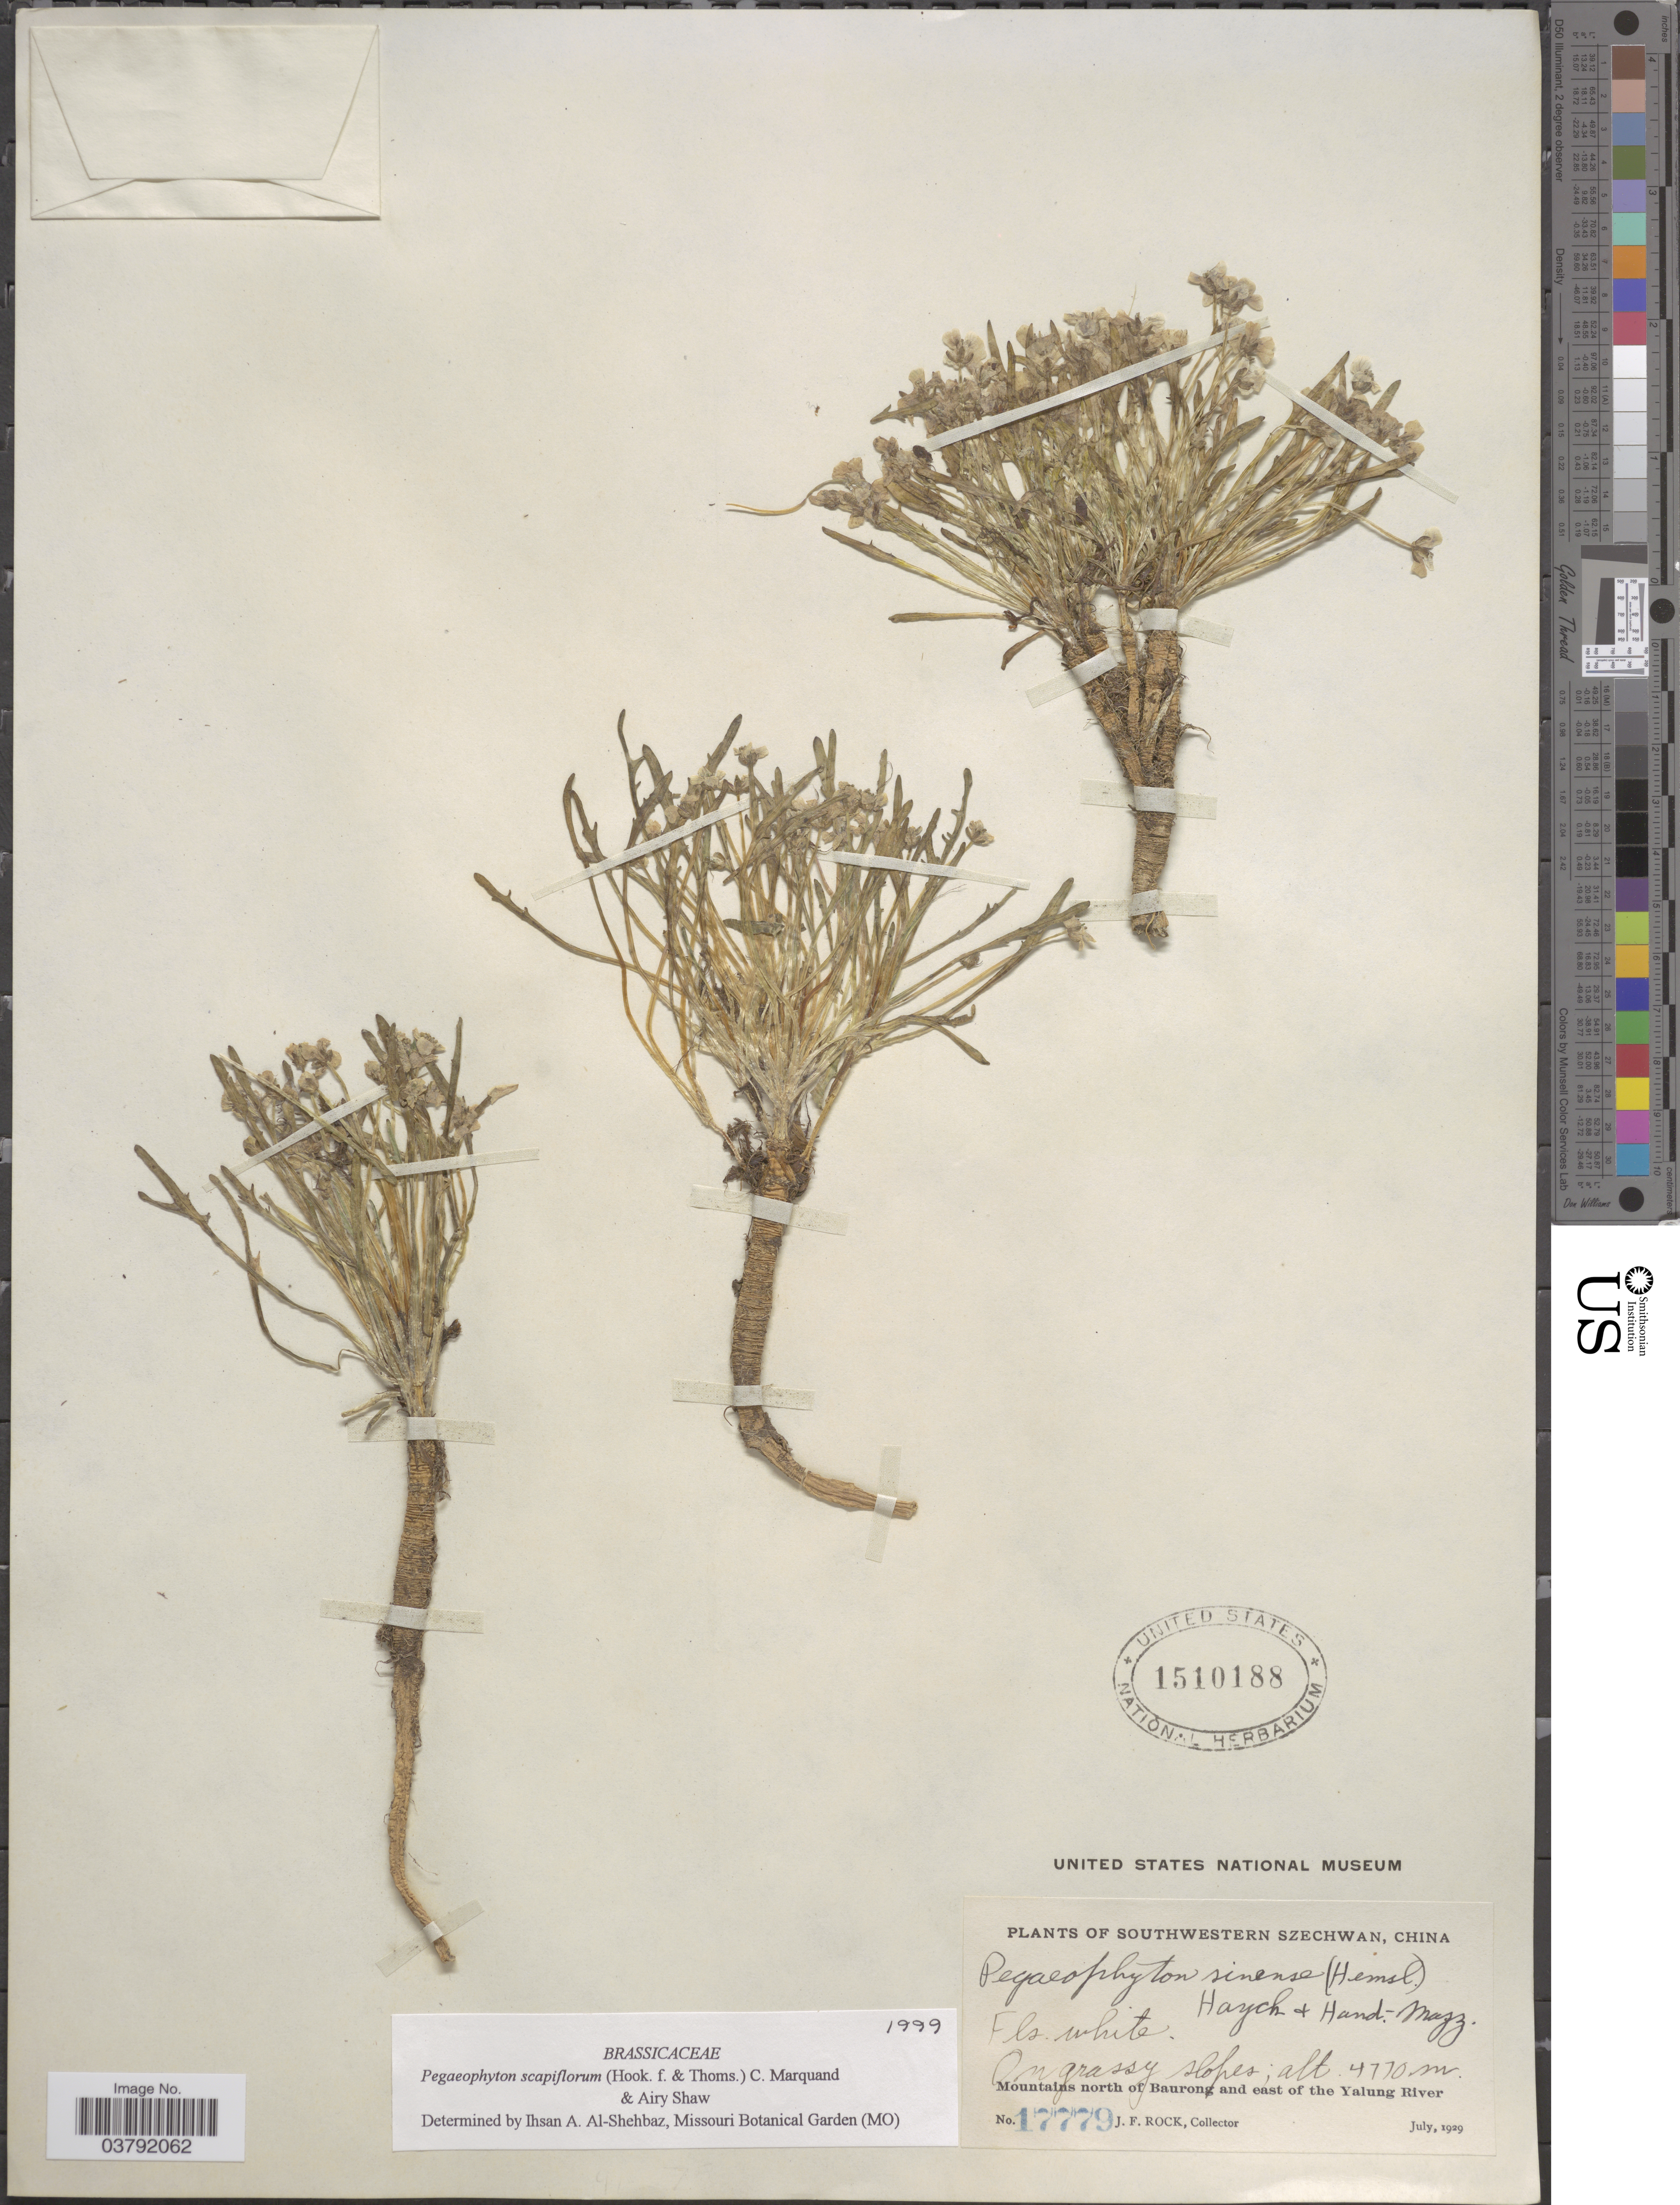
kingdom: Plantae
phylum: Tracheophyta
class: Magnoliopsida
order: Brassicales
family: Brassicaceae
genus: Pegaeophyton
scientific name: Pegaeophyton scapiflorum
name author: (Hook. f. & Thomson) C. Marquand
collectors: J. Rock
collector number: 17779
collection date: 1929-07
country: China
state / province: Sichuan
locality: Southwestern Szechuan. Mountains north of Baurong and east of the Yalung River.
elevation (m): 4770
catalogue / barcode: US 1510188